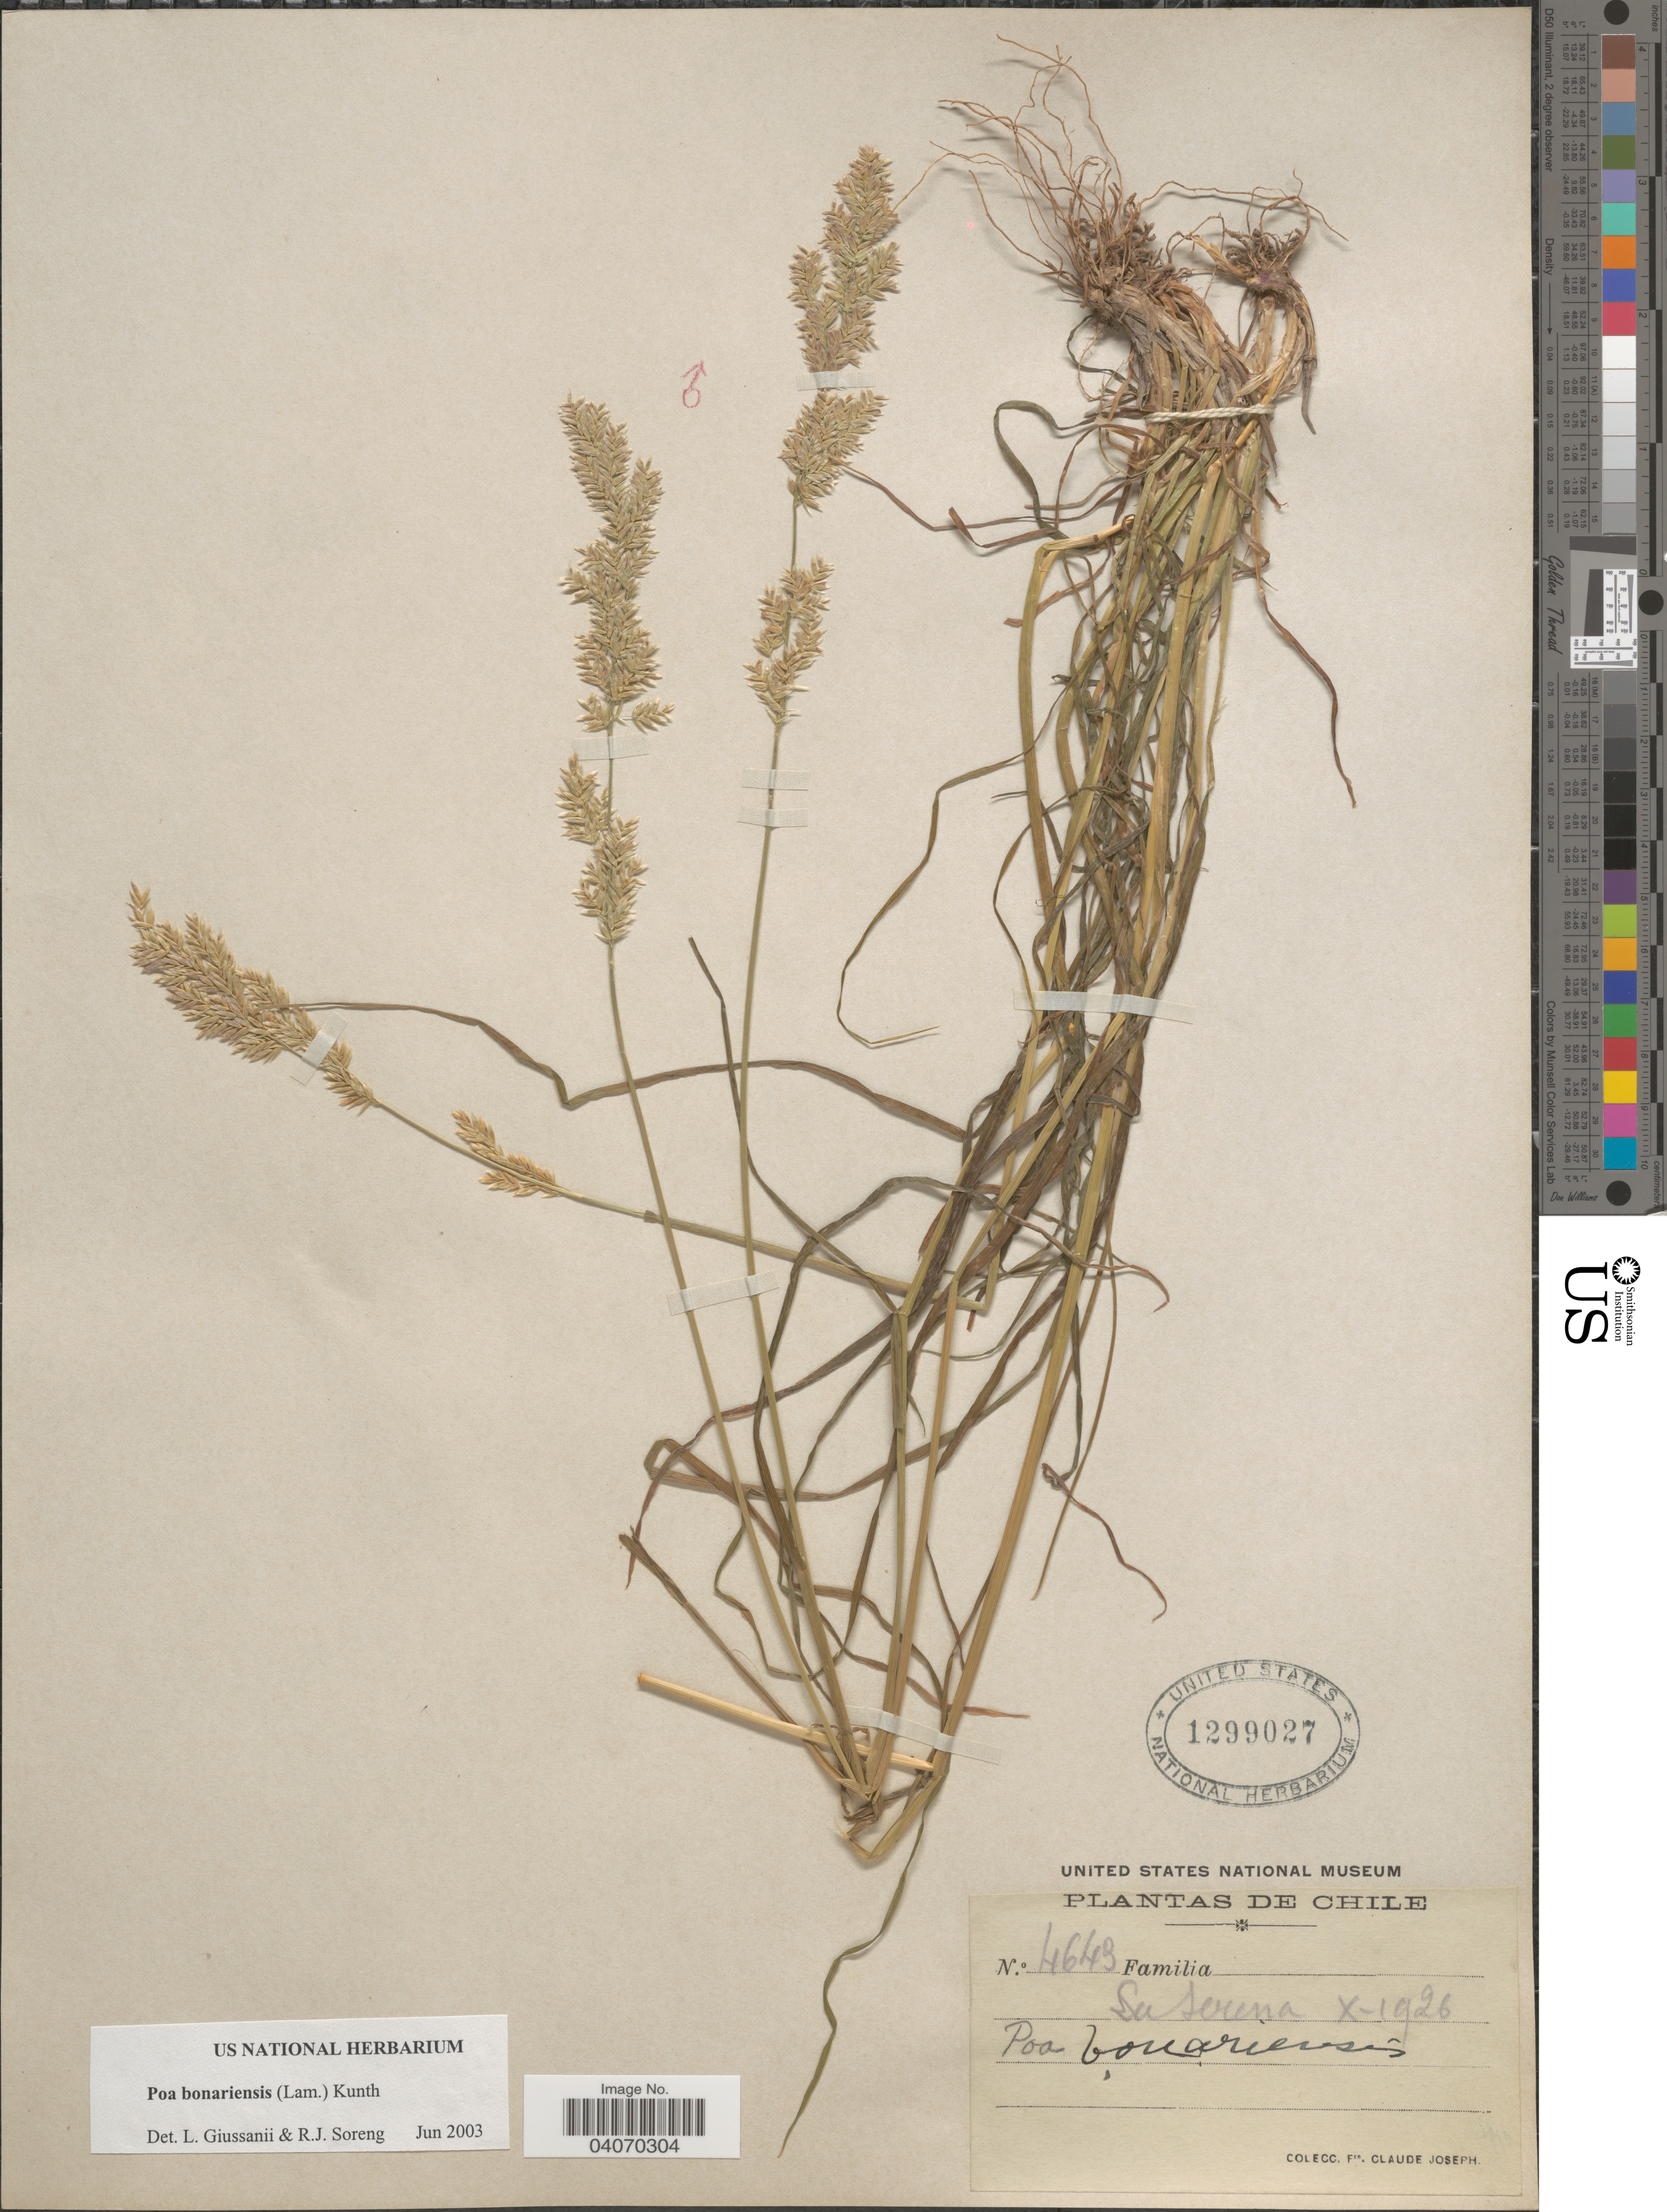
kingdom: Plantae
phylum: Tracheophyta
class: Liliopsida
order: Poales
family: Poaceae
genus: Poa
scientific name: Poa bonariensis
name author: (Lam.) Kunth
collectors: Bro. Claude-Joseph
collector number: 4643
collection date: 1926-10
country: Chile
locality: La Serena.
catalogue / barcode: US 1299027